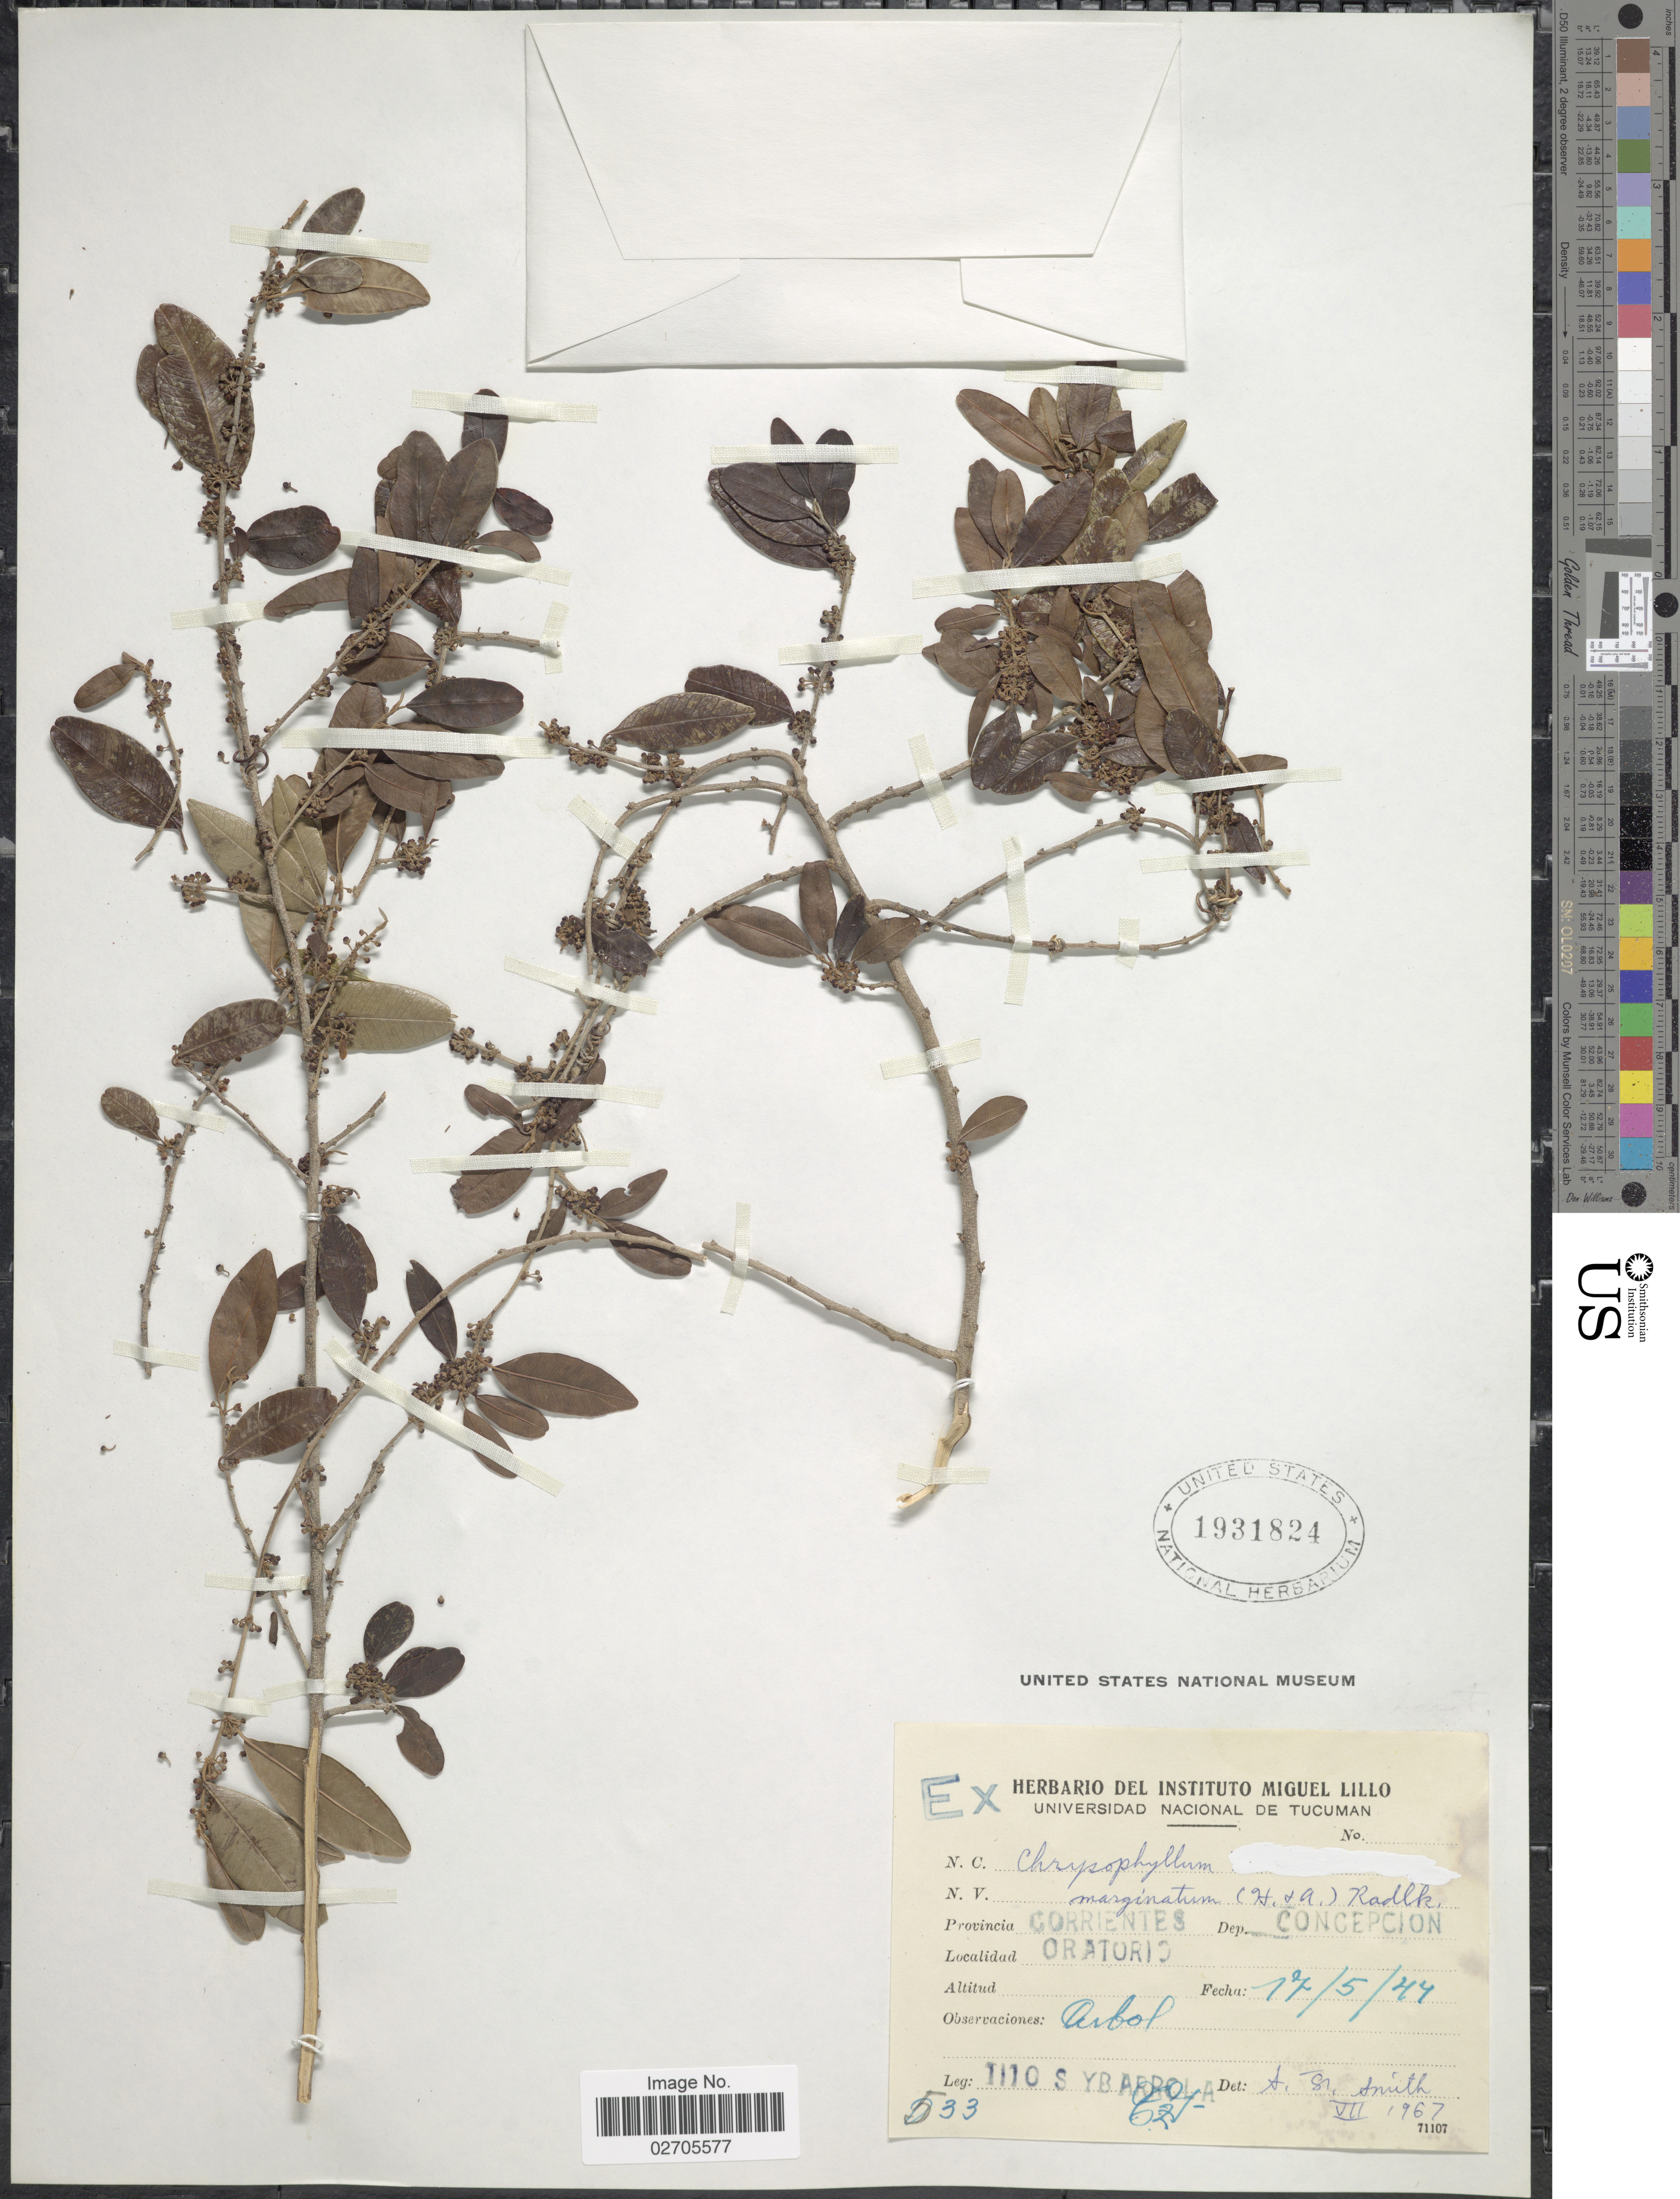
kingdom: Plantae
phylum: Tracheophyta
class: Magnoliopsida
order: Ericales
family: Sapotaceae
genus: Chrysophyllum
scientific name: Chrysophyllum marginatum subsp. marginatum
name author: (Hook. & Arn.) Radlk.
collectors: T. Ybarrola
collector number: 533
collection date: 1944-05-17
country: Argentina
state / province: Corrientes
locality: Dep. Concepcion, Oratorio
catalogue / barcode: US 1931824